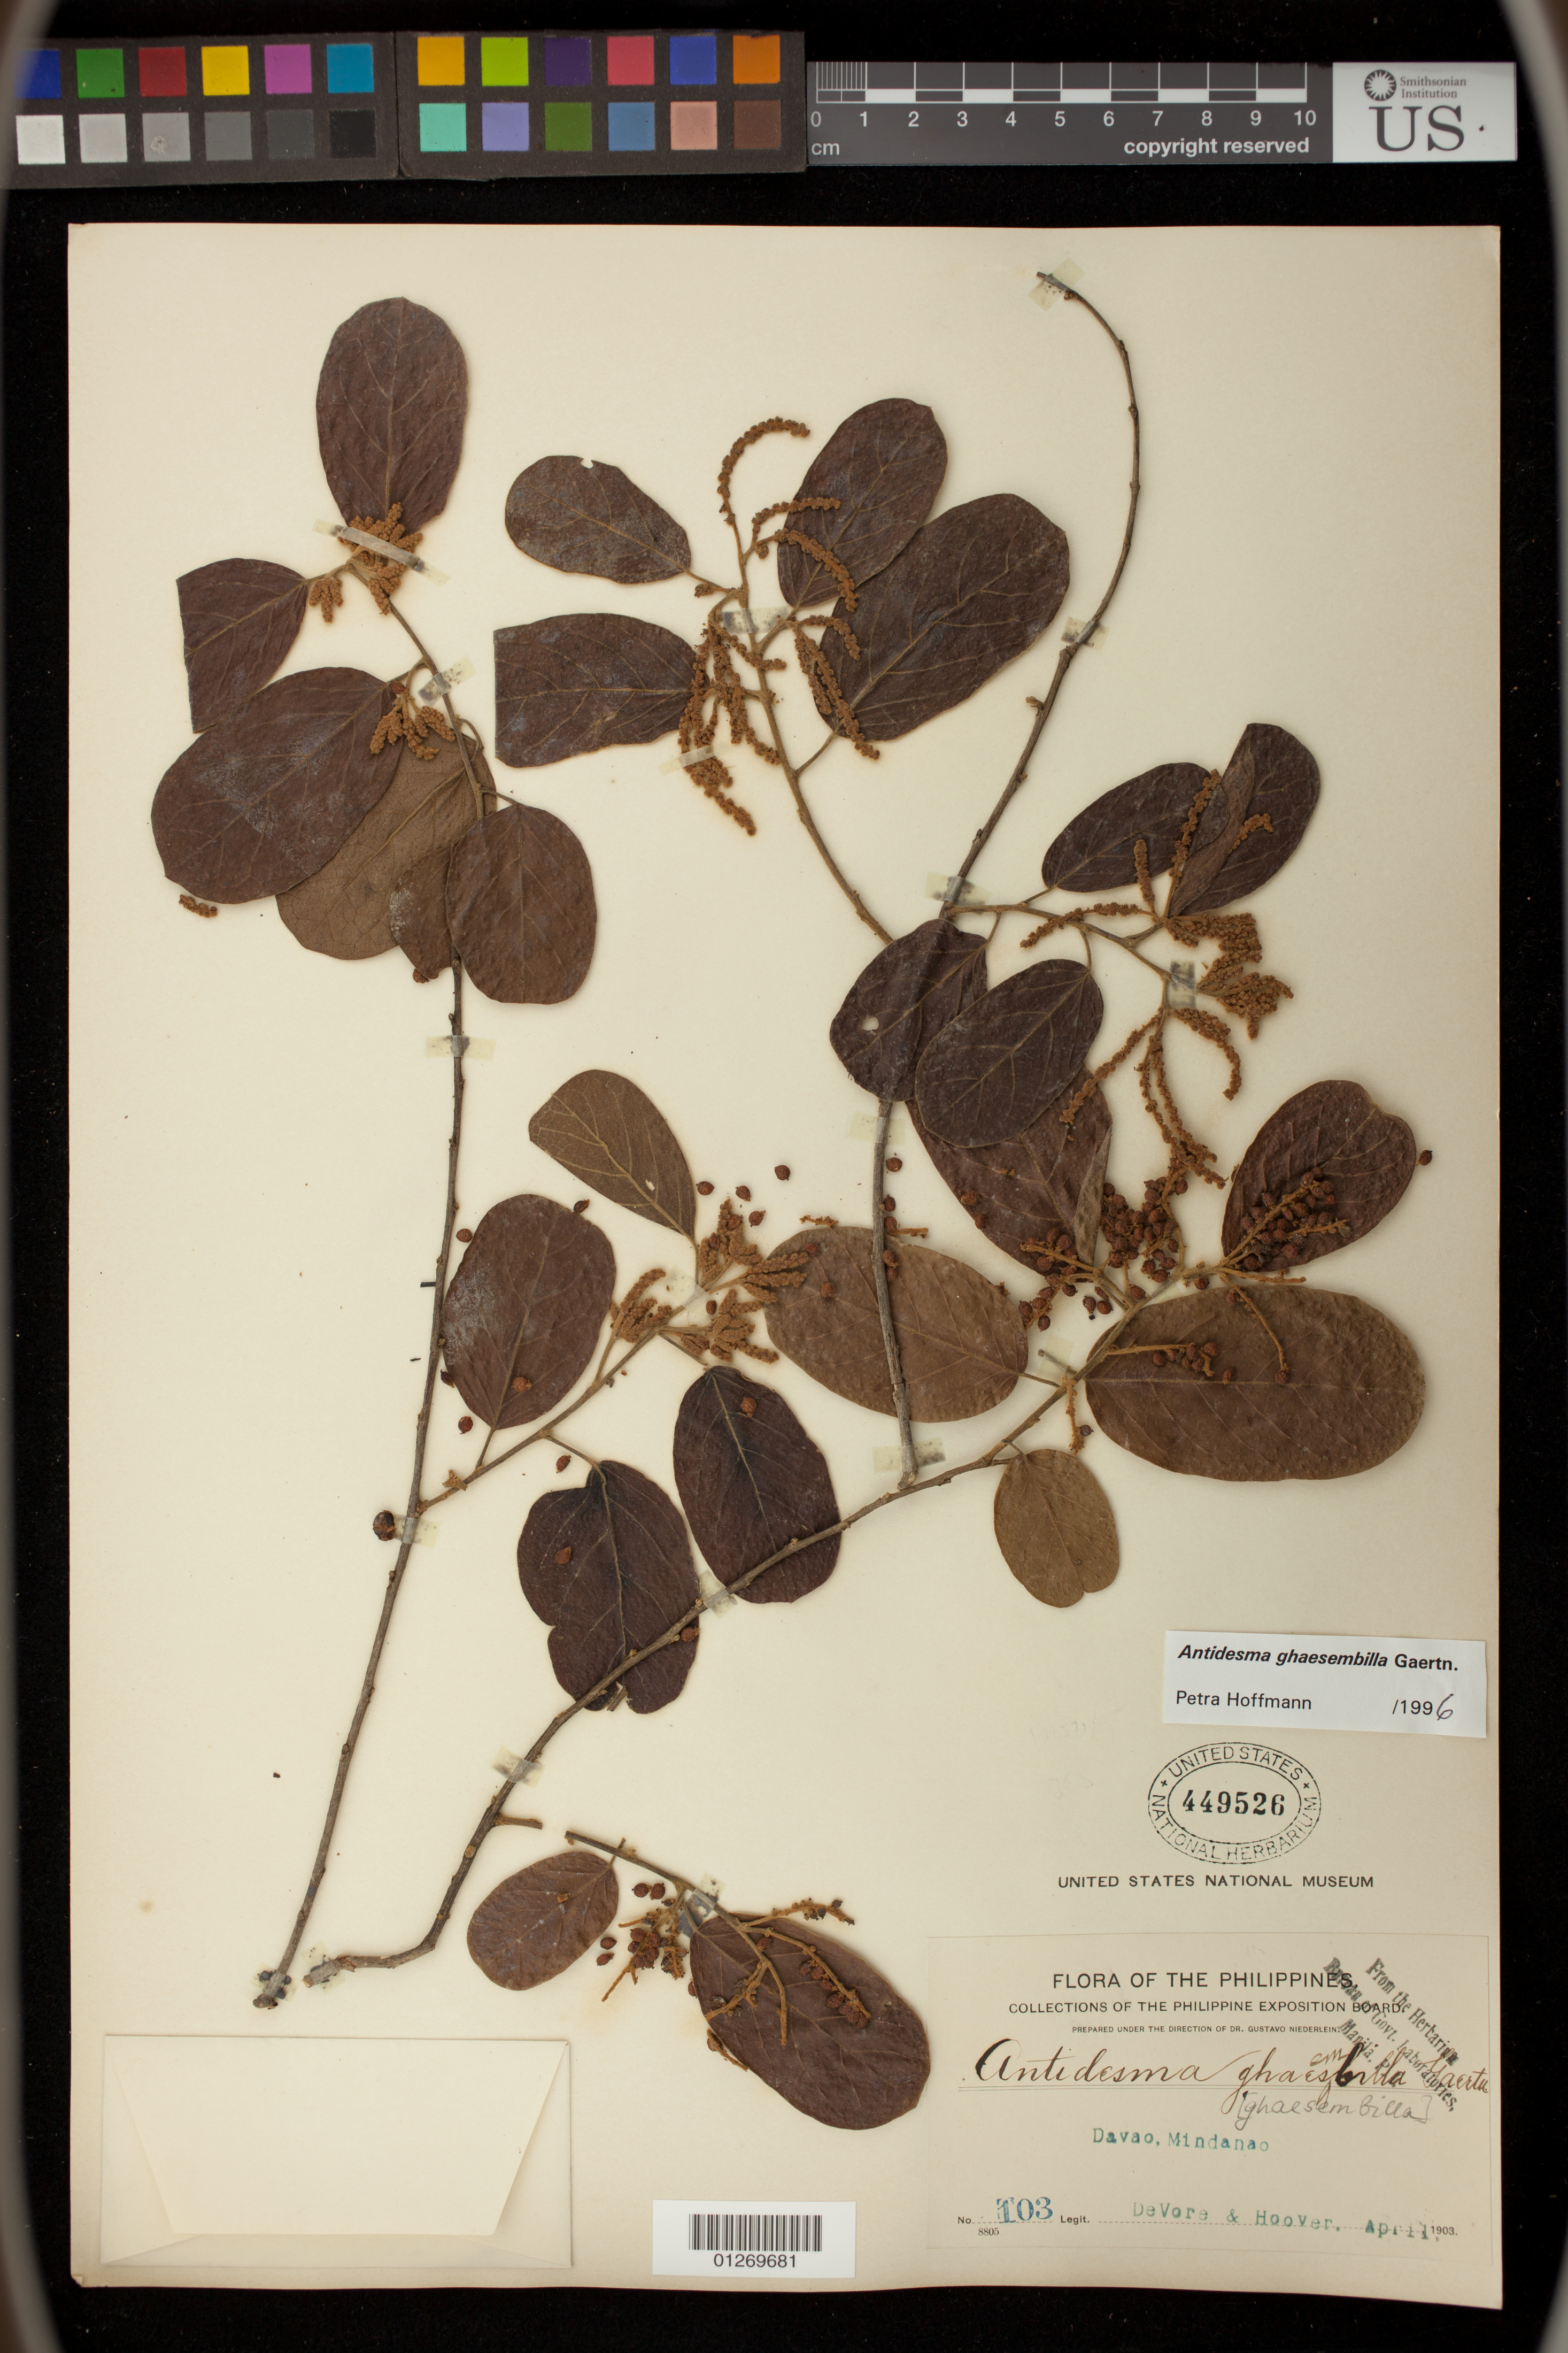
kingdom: Plantae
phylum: Tracheophyta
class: Magnoliopsida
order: Malpighiales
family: Phyllanthaceae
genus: Antidesma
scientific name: Antidesma ghaesembilla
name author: Gaertn.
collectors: -. DeVore & -- Hoover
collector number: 103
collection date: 1903-04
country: Philippines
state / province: Davao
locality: Mindanao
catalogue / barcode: US 449526